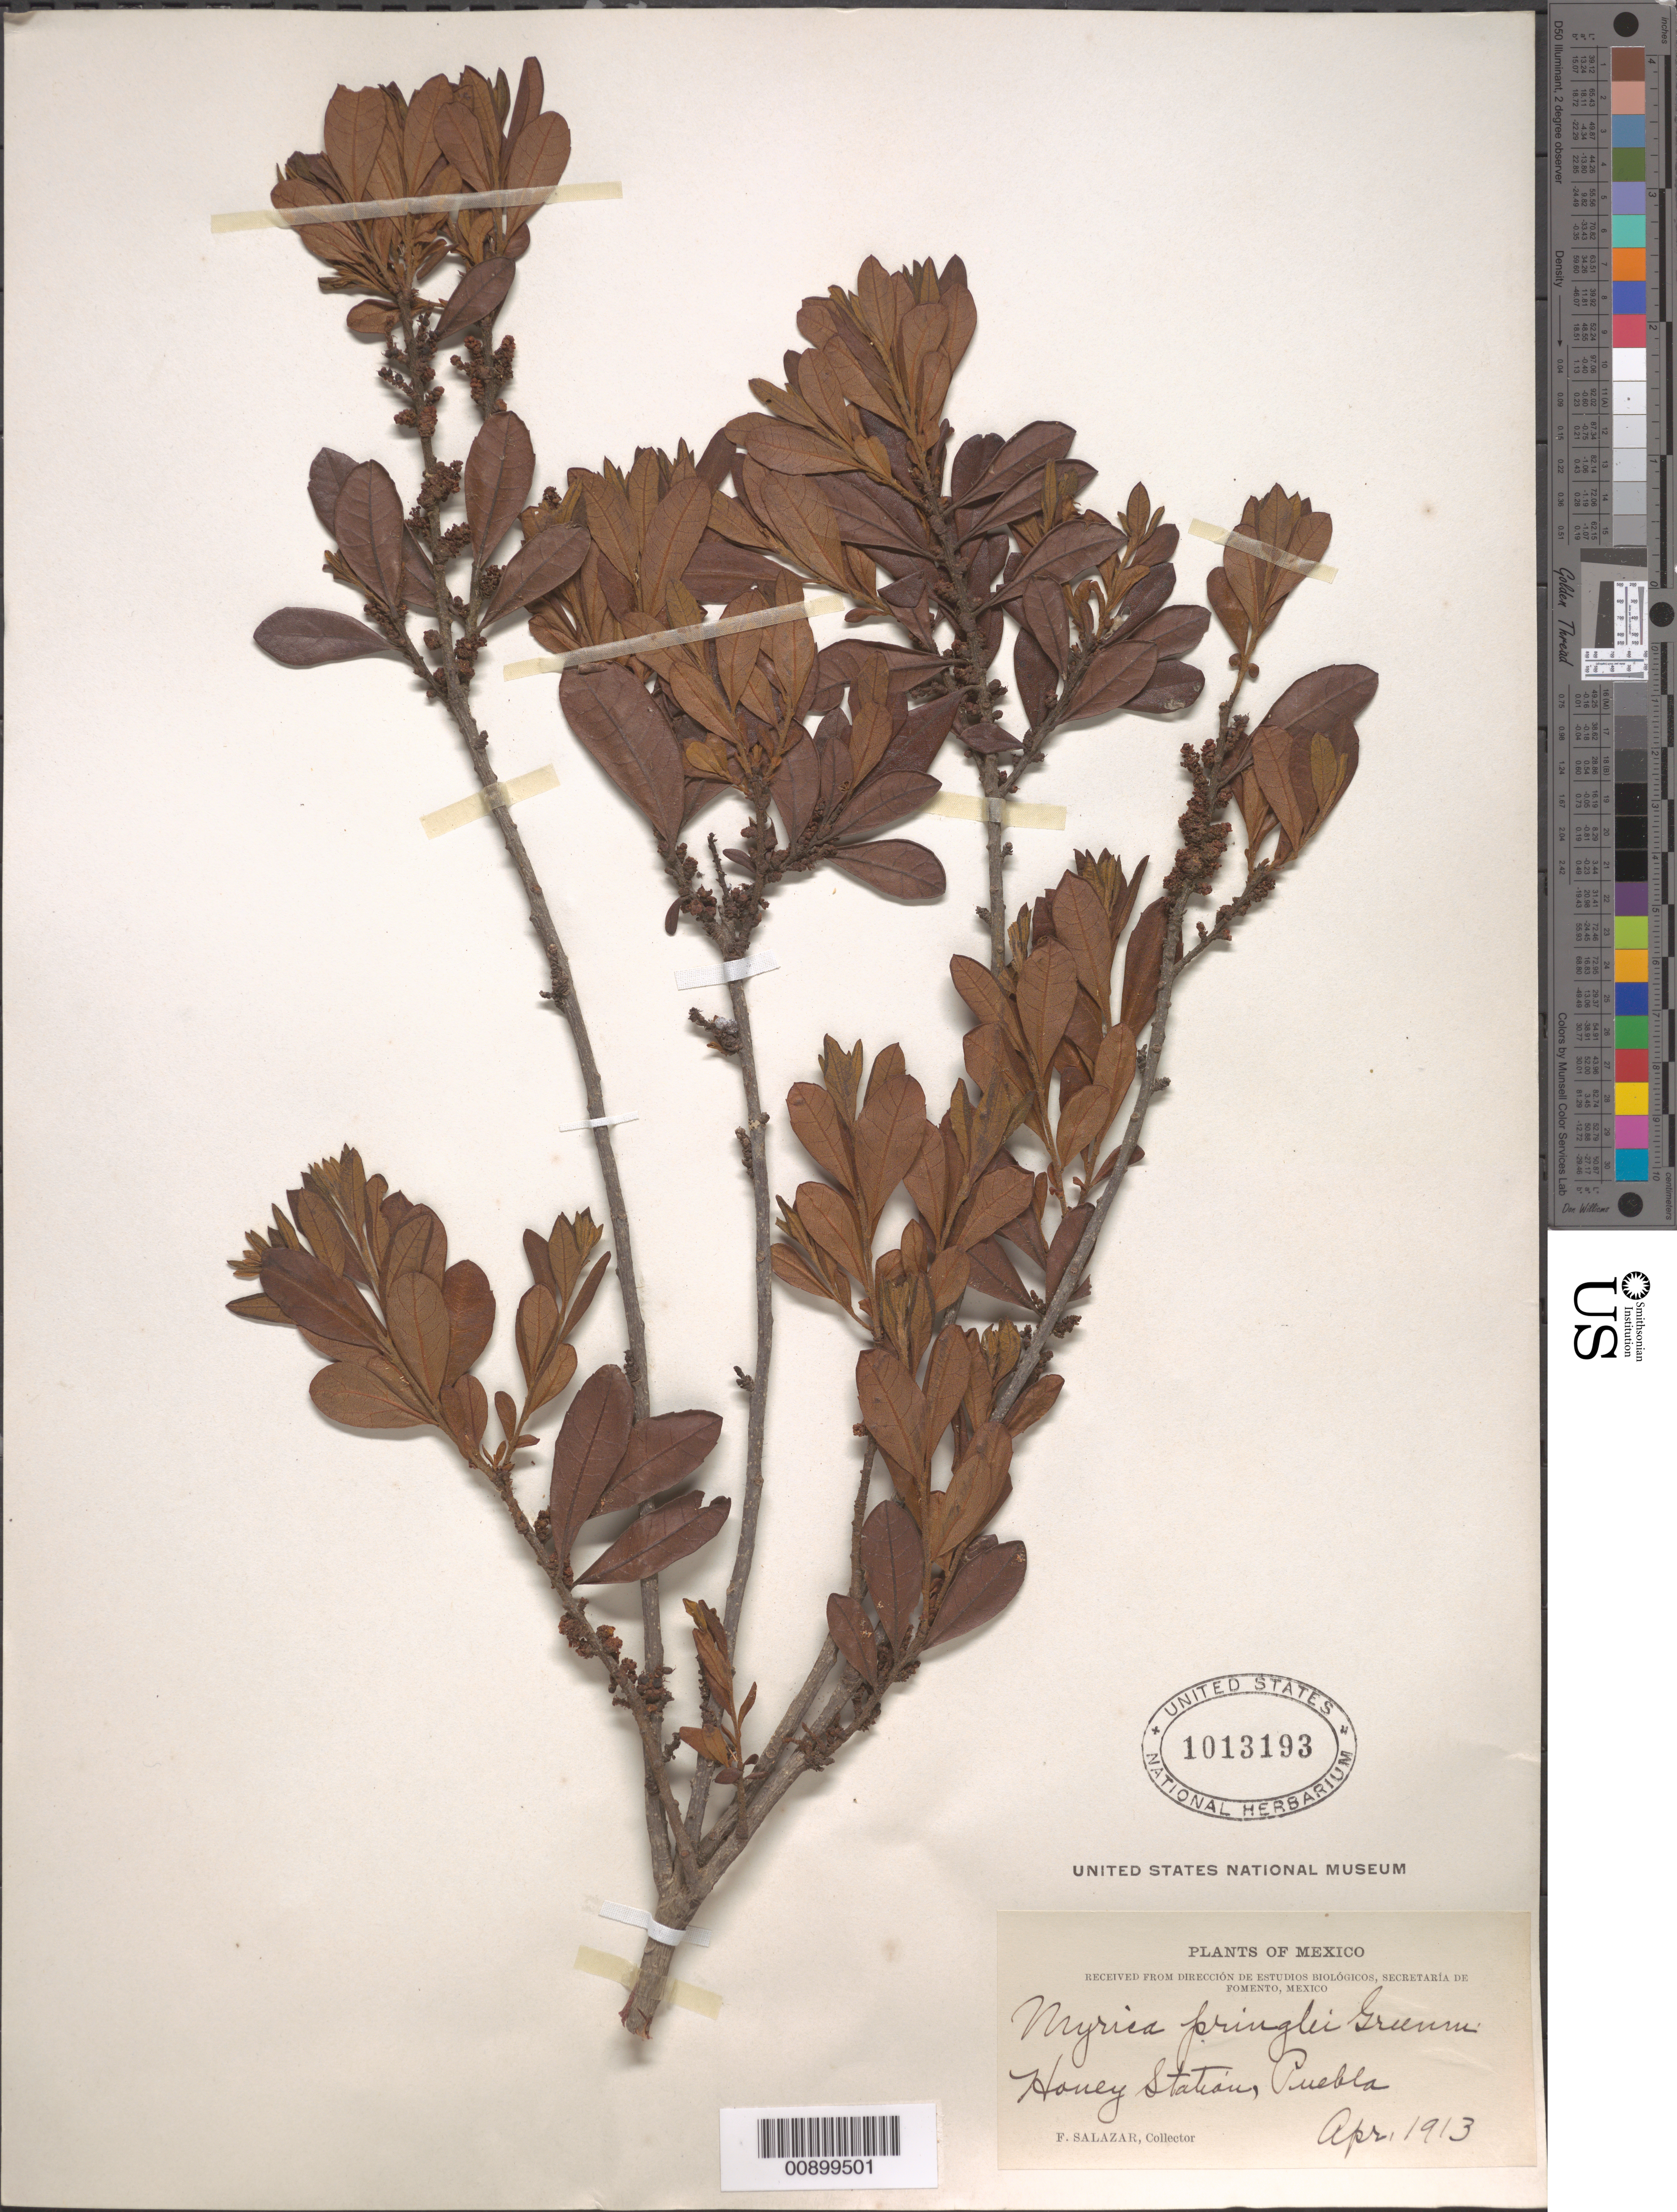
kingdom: Plantae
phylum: Tracheophyta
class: Magnoliopsida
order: Fagales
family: Myricaceae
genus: Morella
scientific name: Morella pringlei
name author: (Greenm.) Wilbur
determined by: Strong, M. T., (US), Smithsonian Institution - National Museum of Natural History (UNITED STATES)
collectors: F. Salazar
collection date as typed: Apr 1913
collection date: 1913-04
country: Mexico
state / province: Puebla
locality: Honey Station, Puebla.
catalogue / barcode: US 1013193